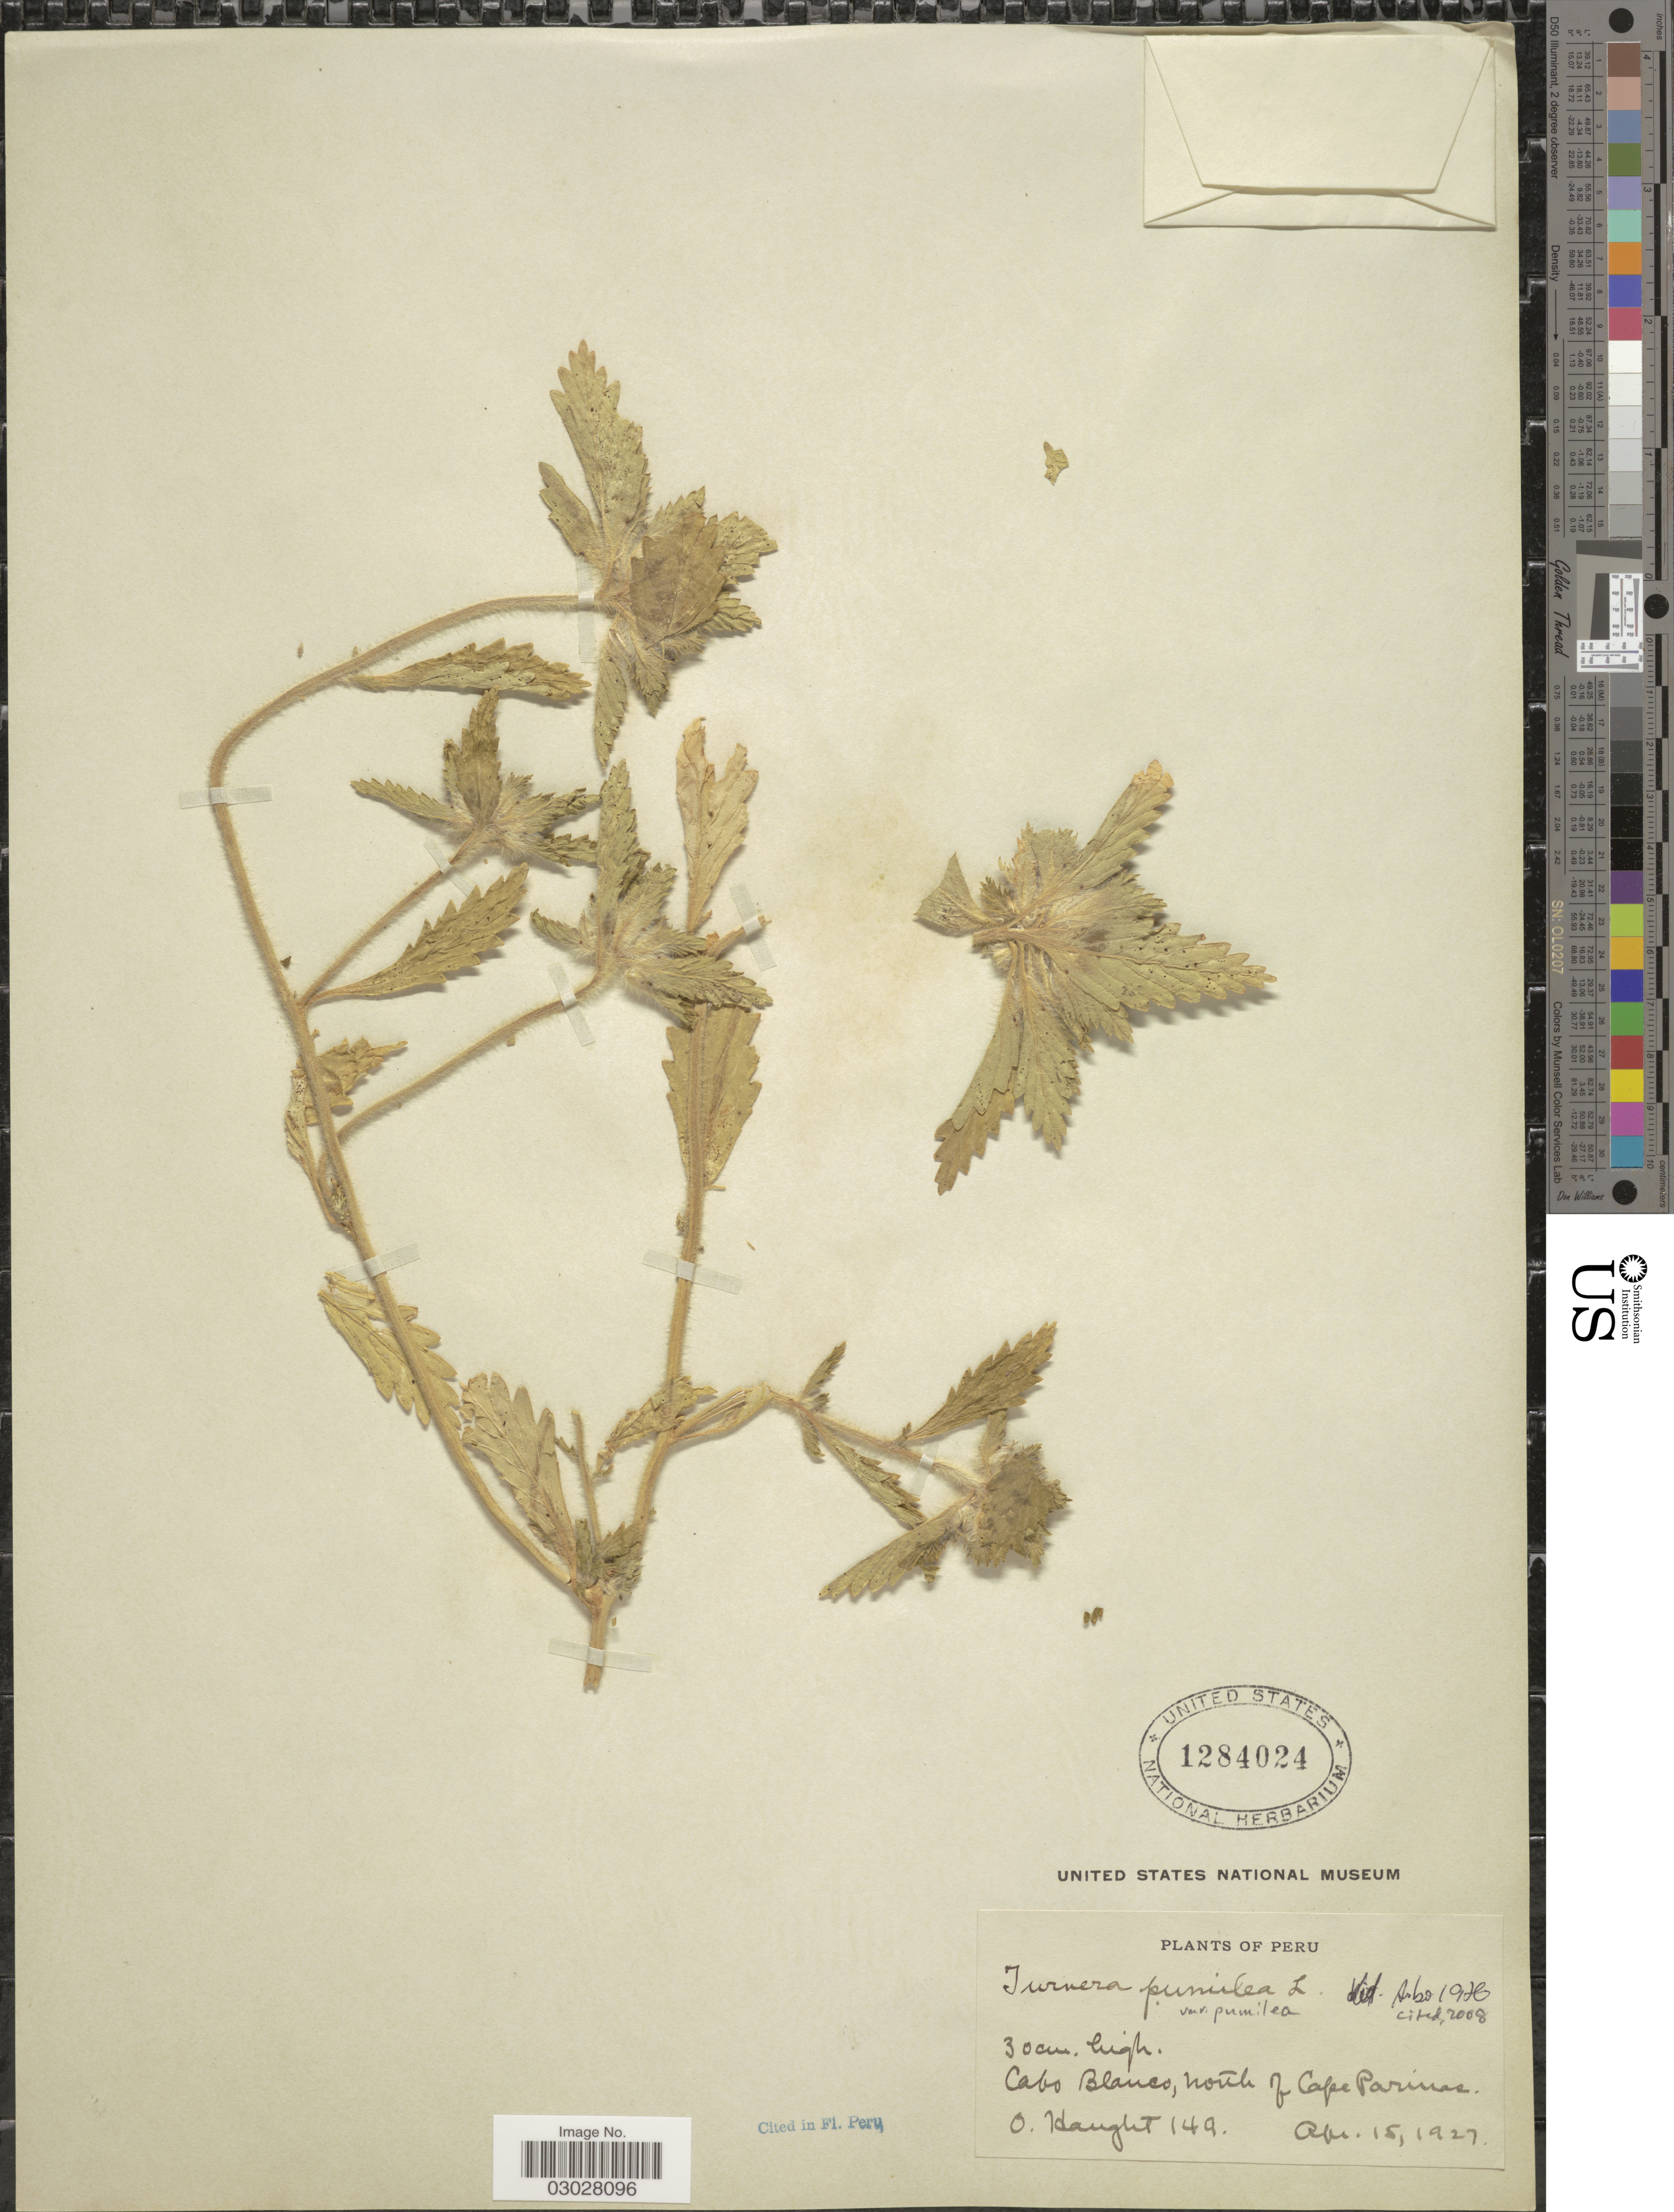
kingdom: Plantae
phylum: Tracheophyta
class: Magnoliopsida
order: Malpighiales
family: Turneraceae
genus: Turnera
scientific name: Turnera pumilea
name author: L.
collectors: O. Haught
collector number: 149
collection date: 1927-04-15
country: Peru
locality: Cabo Blanco, north of Cape Parinas.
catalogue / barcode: US 1284024